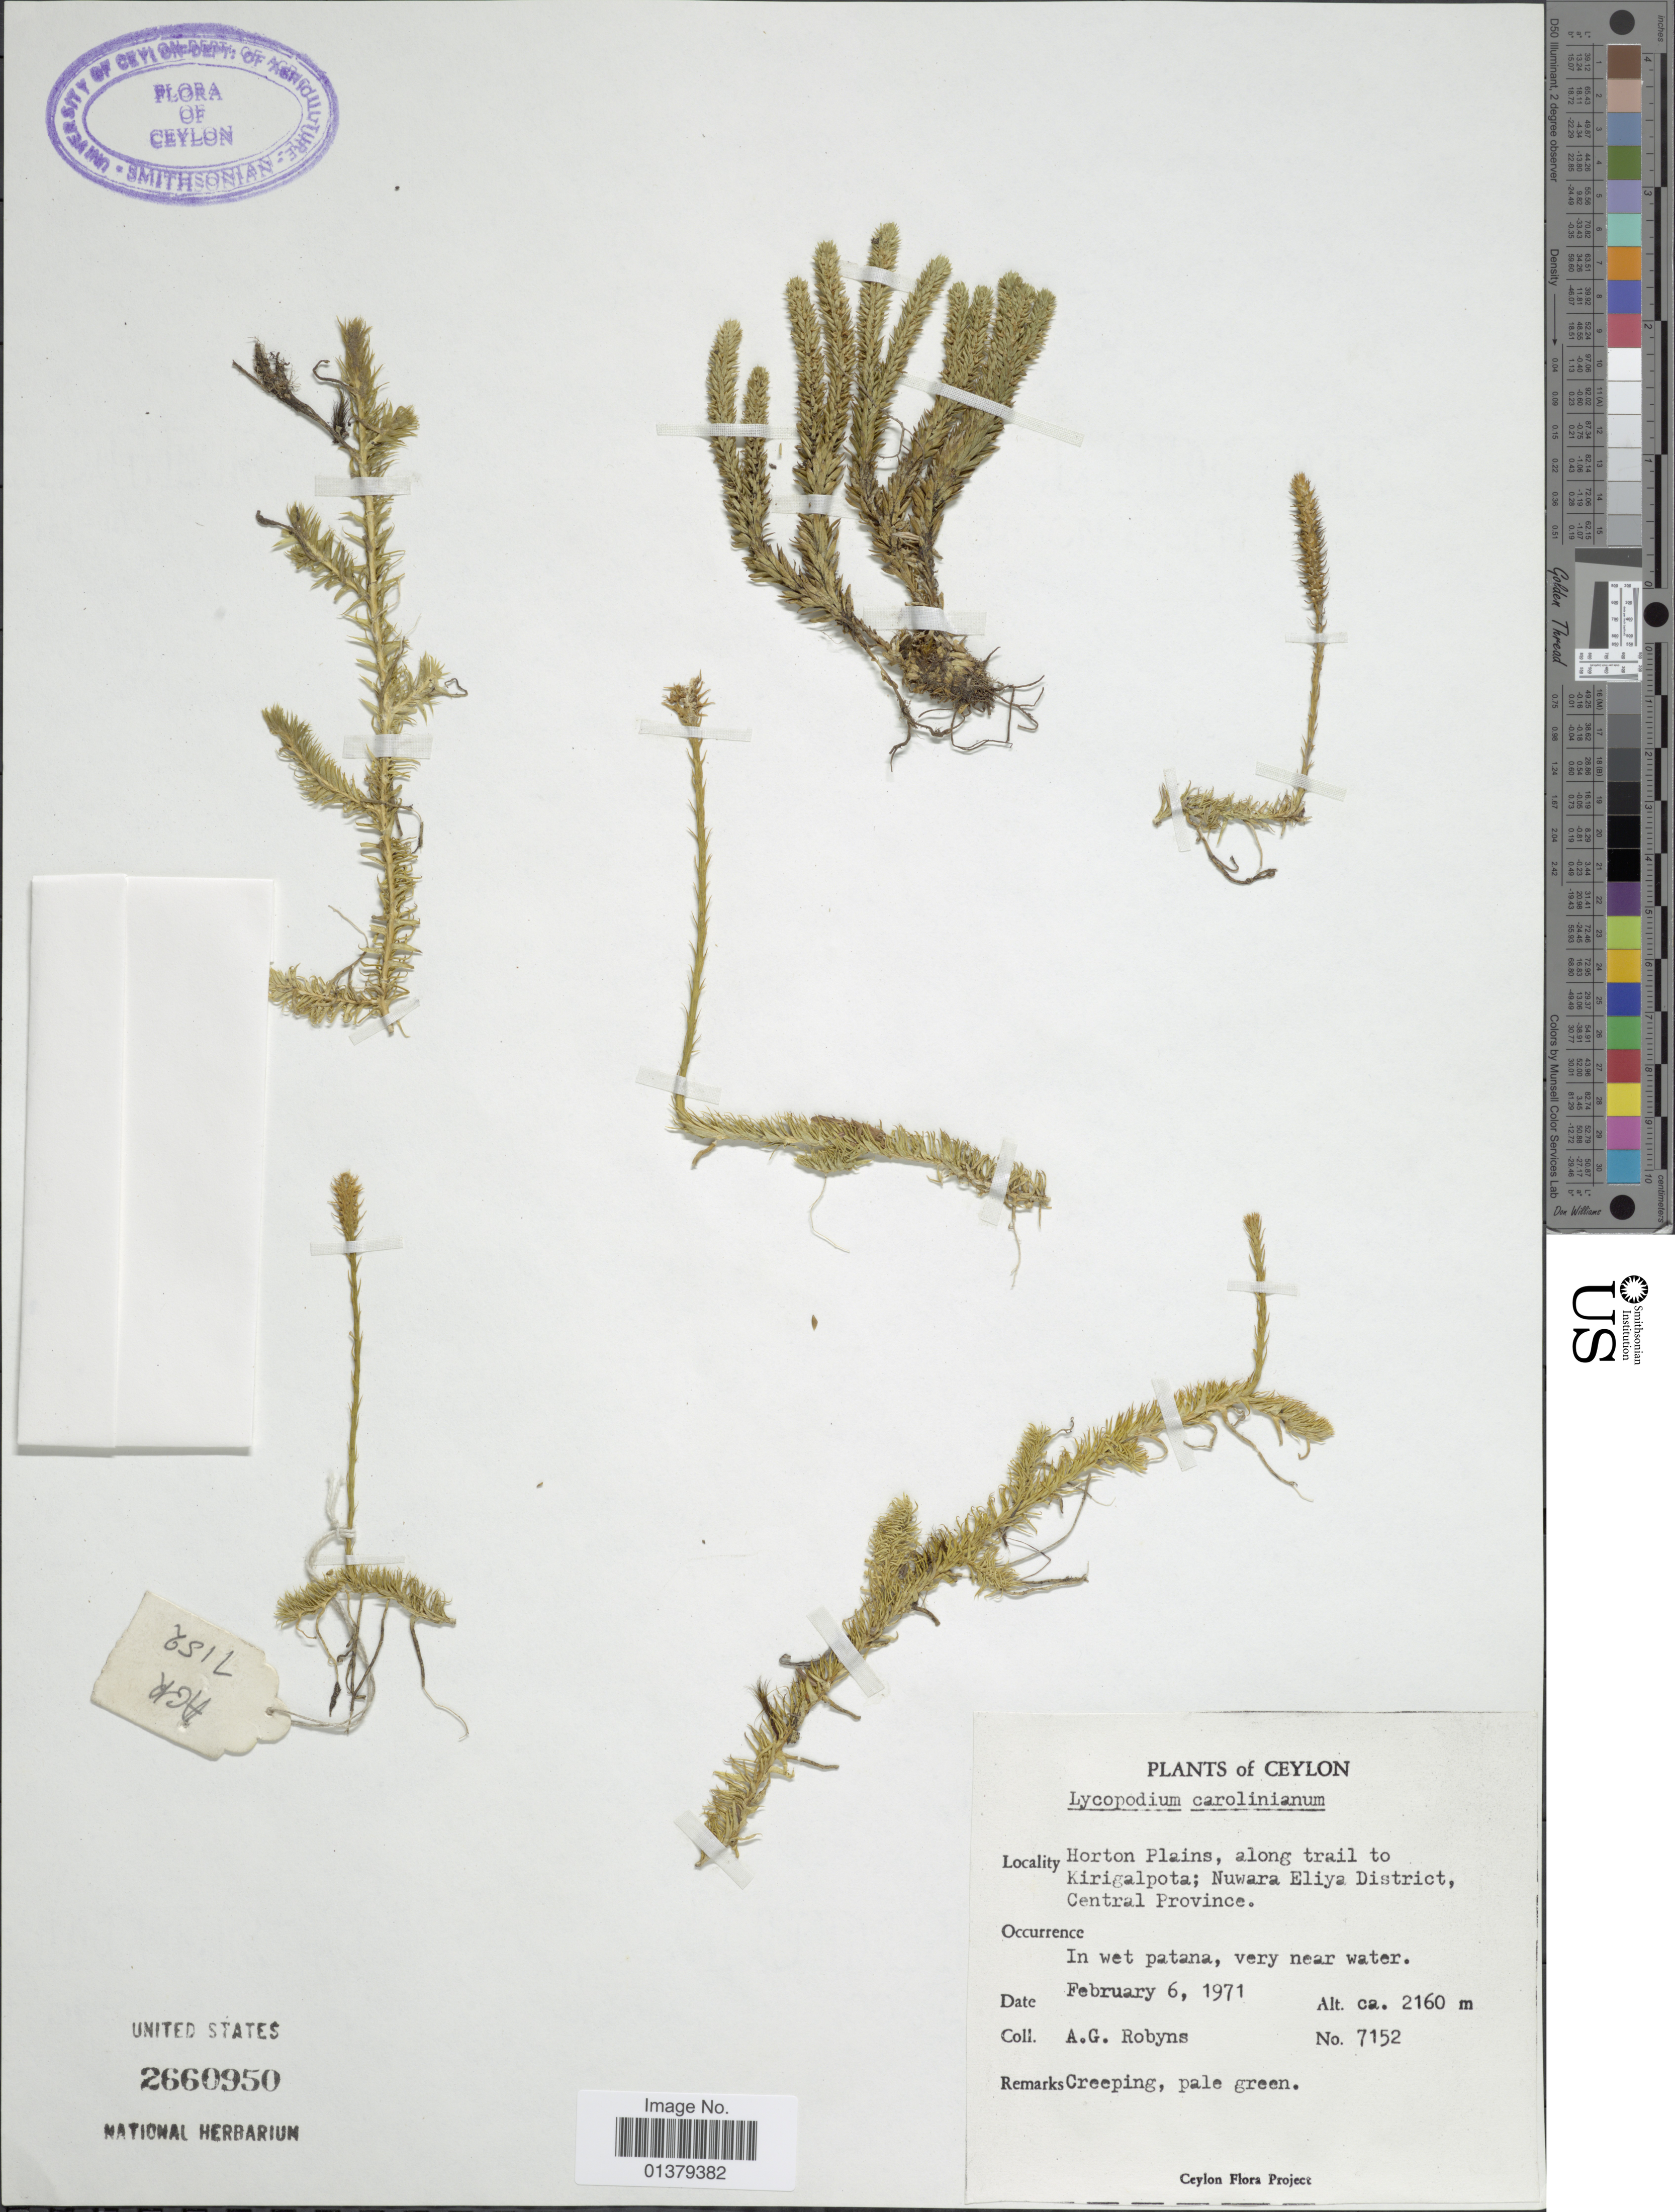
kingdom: Plantae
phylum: Tracheophyta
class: Lycopodiopsida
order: Lycopodiales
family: Lycopodiaceae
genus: Pseudolycopodiella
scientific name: Pseudolycopodiella caroliniana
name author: (L.) Holub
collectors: A. G. Robyns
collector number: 7152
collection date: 1971-02-06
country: Sri Lanka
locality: Ceylon, Horton Plains, along trail to Kirigalpota; Nuwara Eliya District, Central Province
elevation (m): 2160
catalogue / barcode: US 2660950